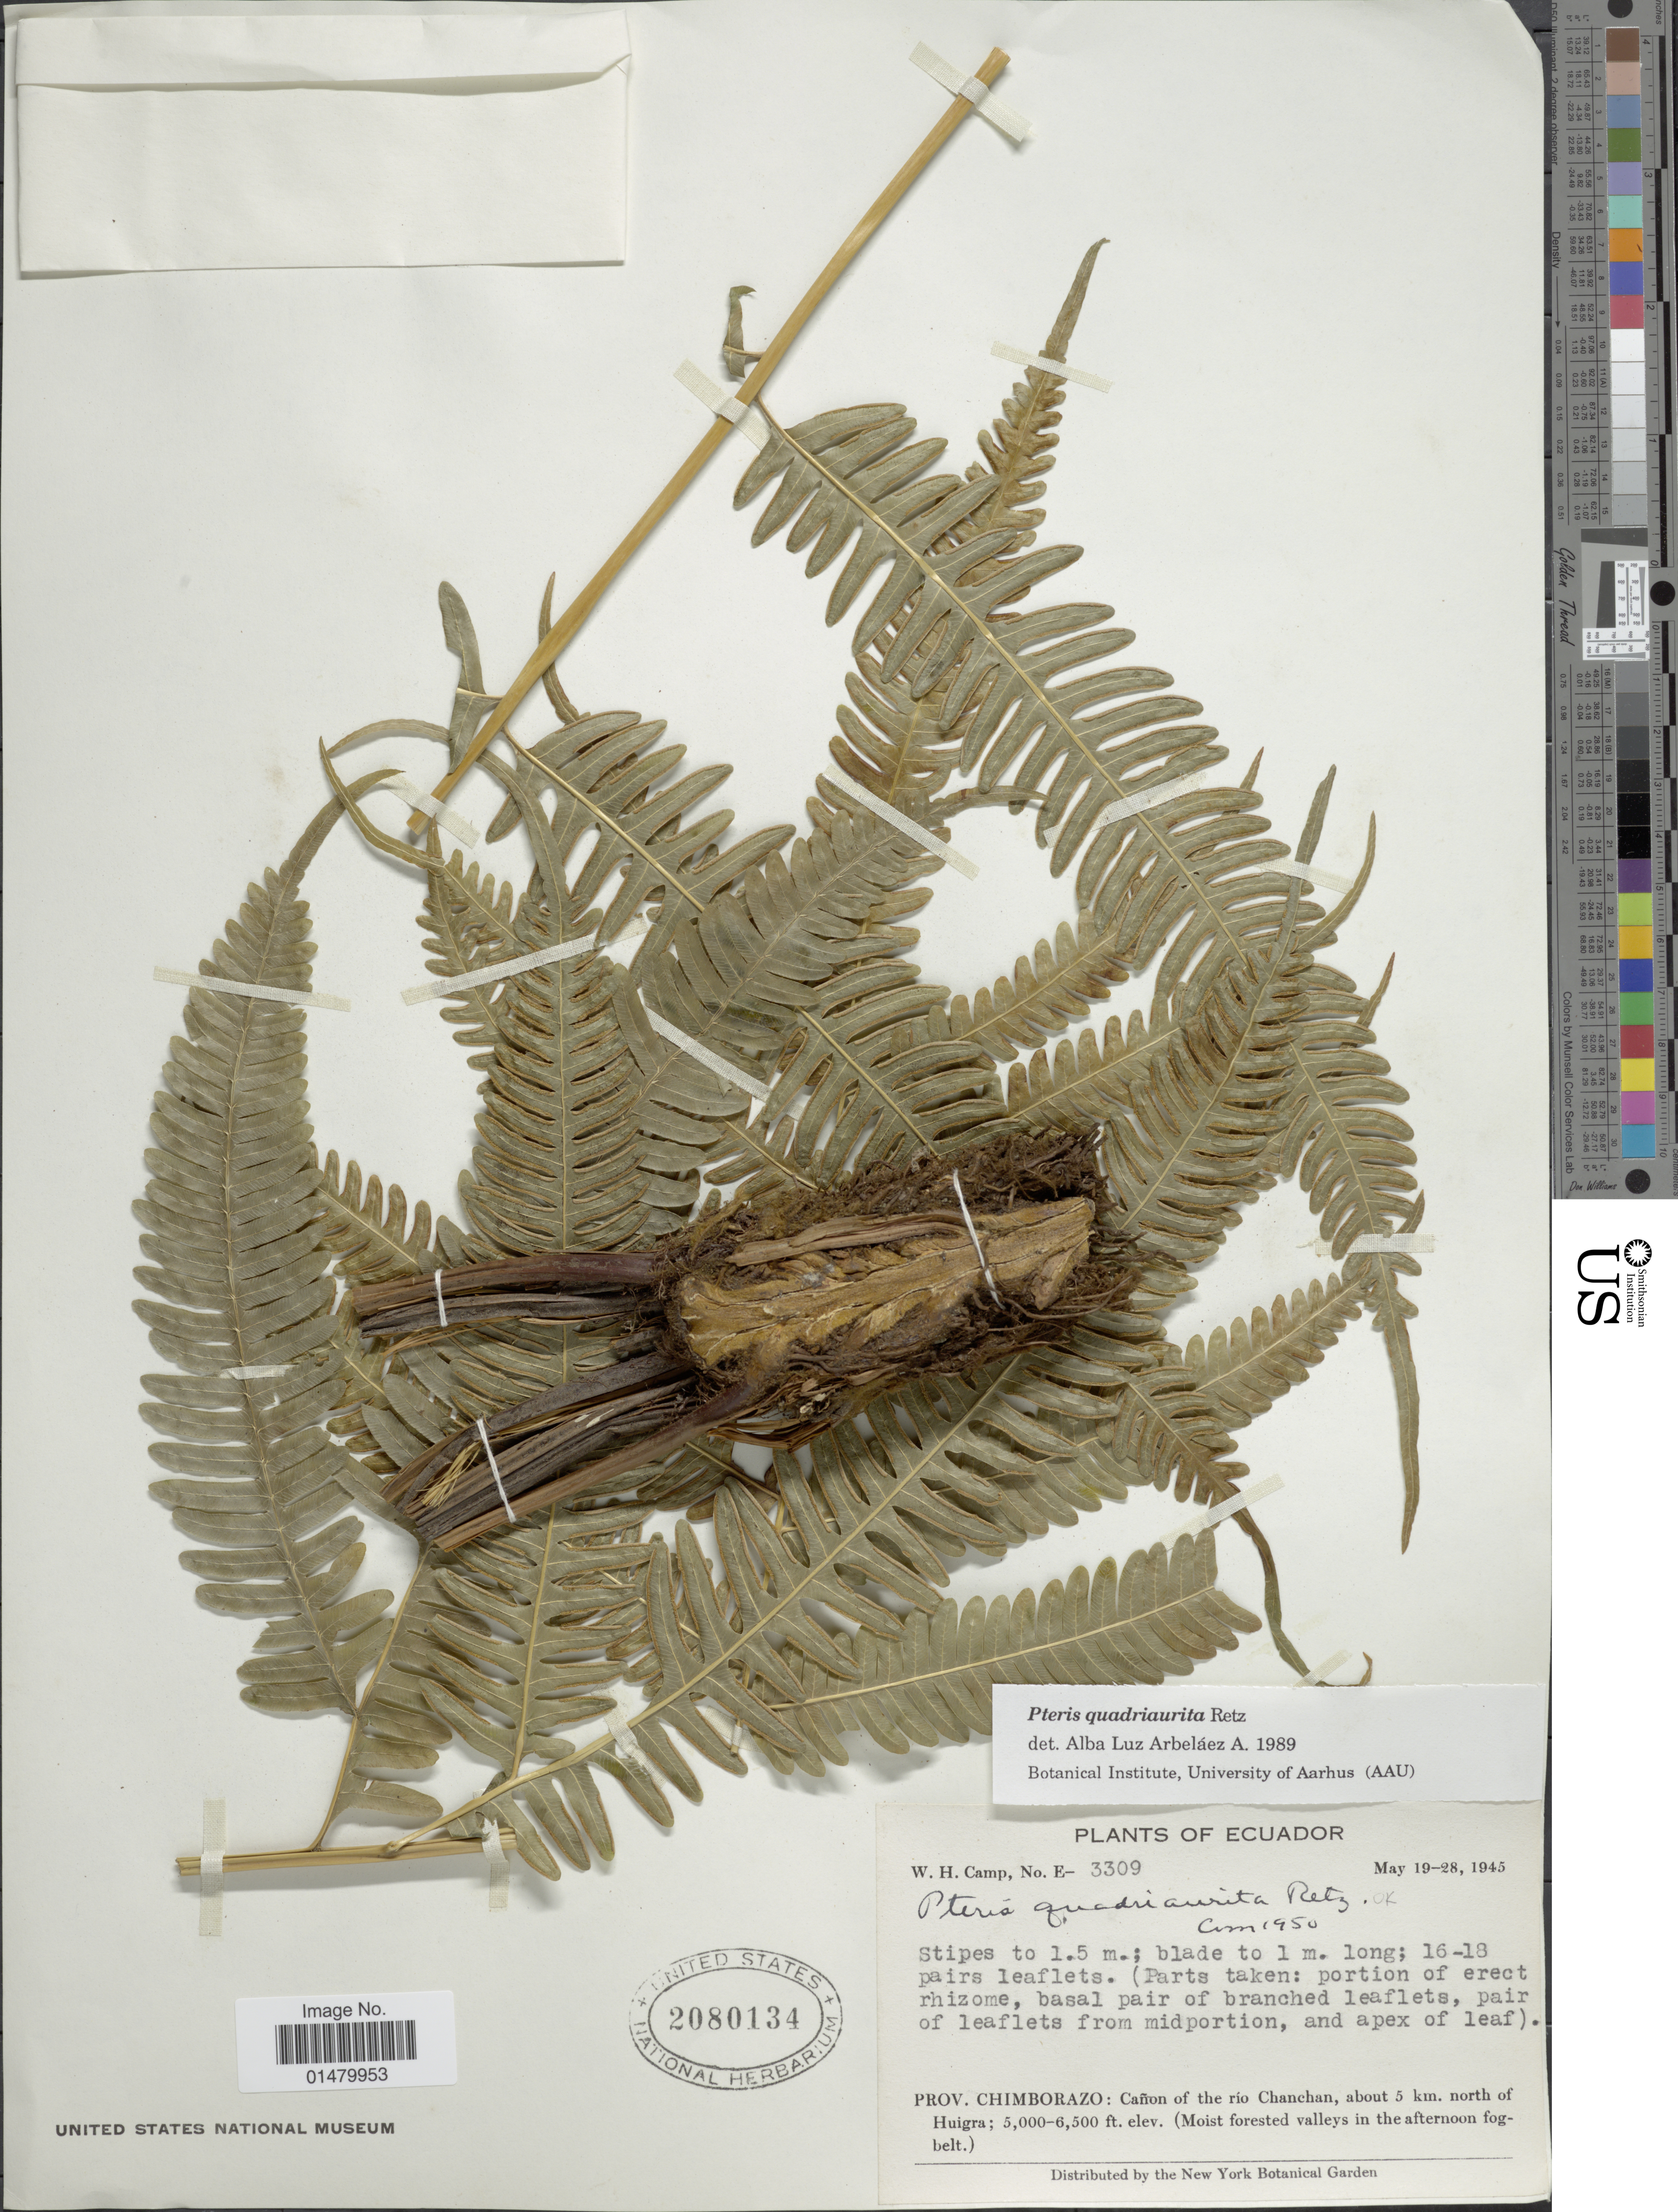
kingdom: Plantae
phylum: Tracheophyta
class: Polypodiopsida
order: Polypodiales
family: Pteridaceae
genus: Pteris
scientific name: Pteris quadriaurita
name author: Retz.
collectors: W. H. Camp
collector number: E-3309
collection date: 1945-05-19/1945-05-28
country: Ecuador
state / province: Chimborazo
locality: Prov. Chimborazo: Canon of the rio Chanchan, about 5 km. north of Huigra.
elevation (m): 1524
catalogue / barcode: US 2090134